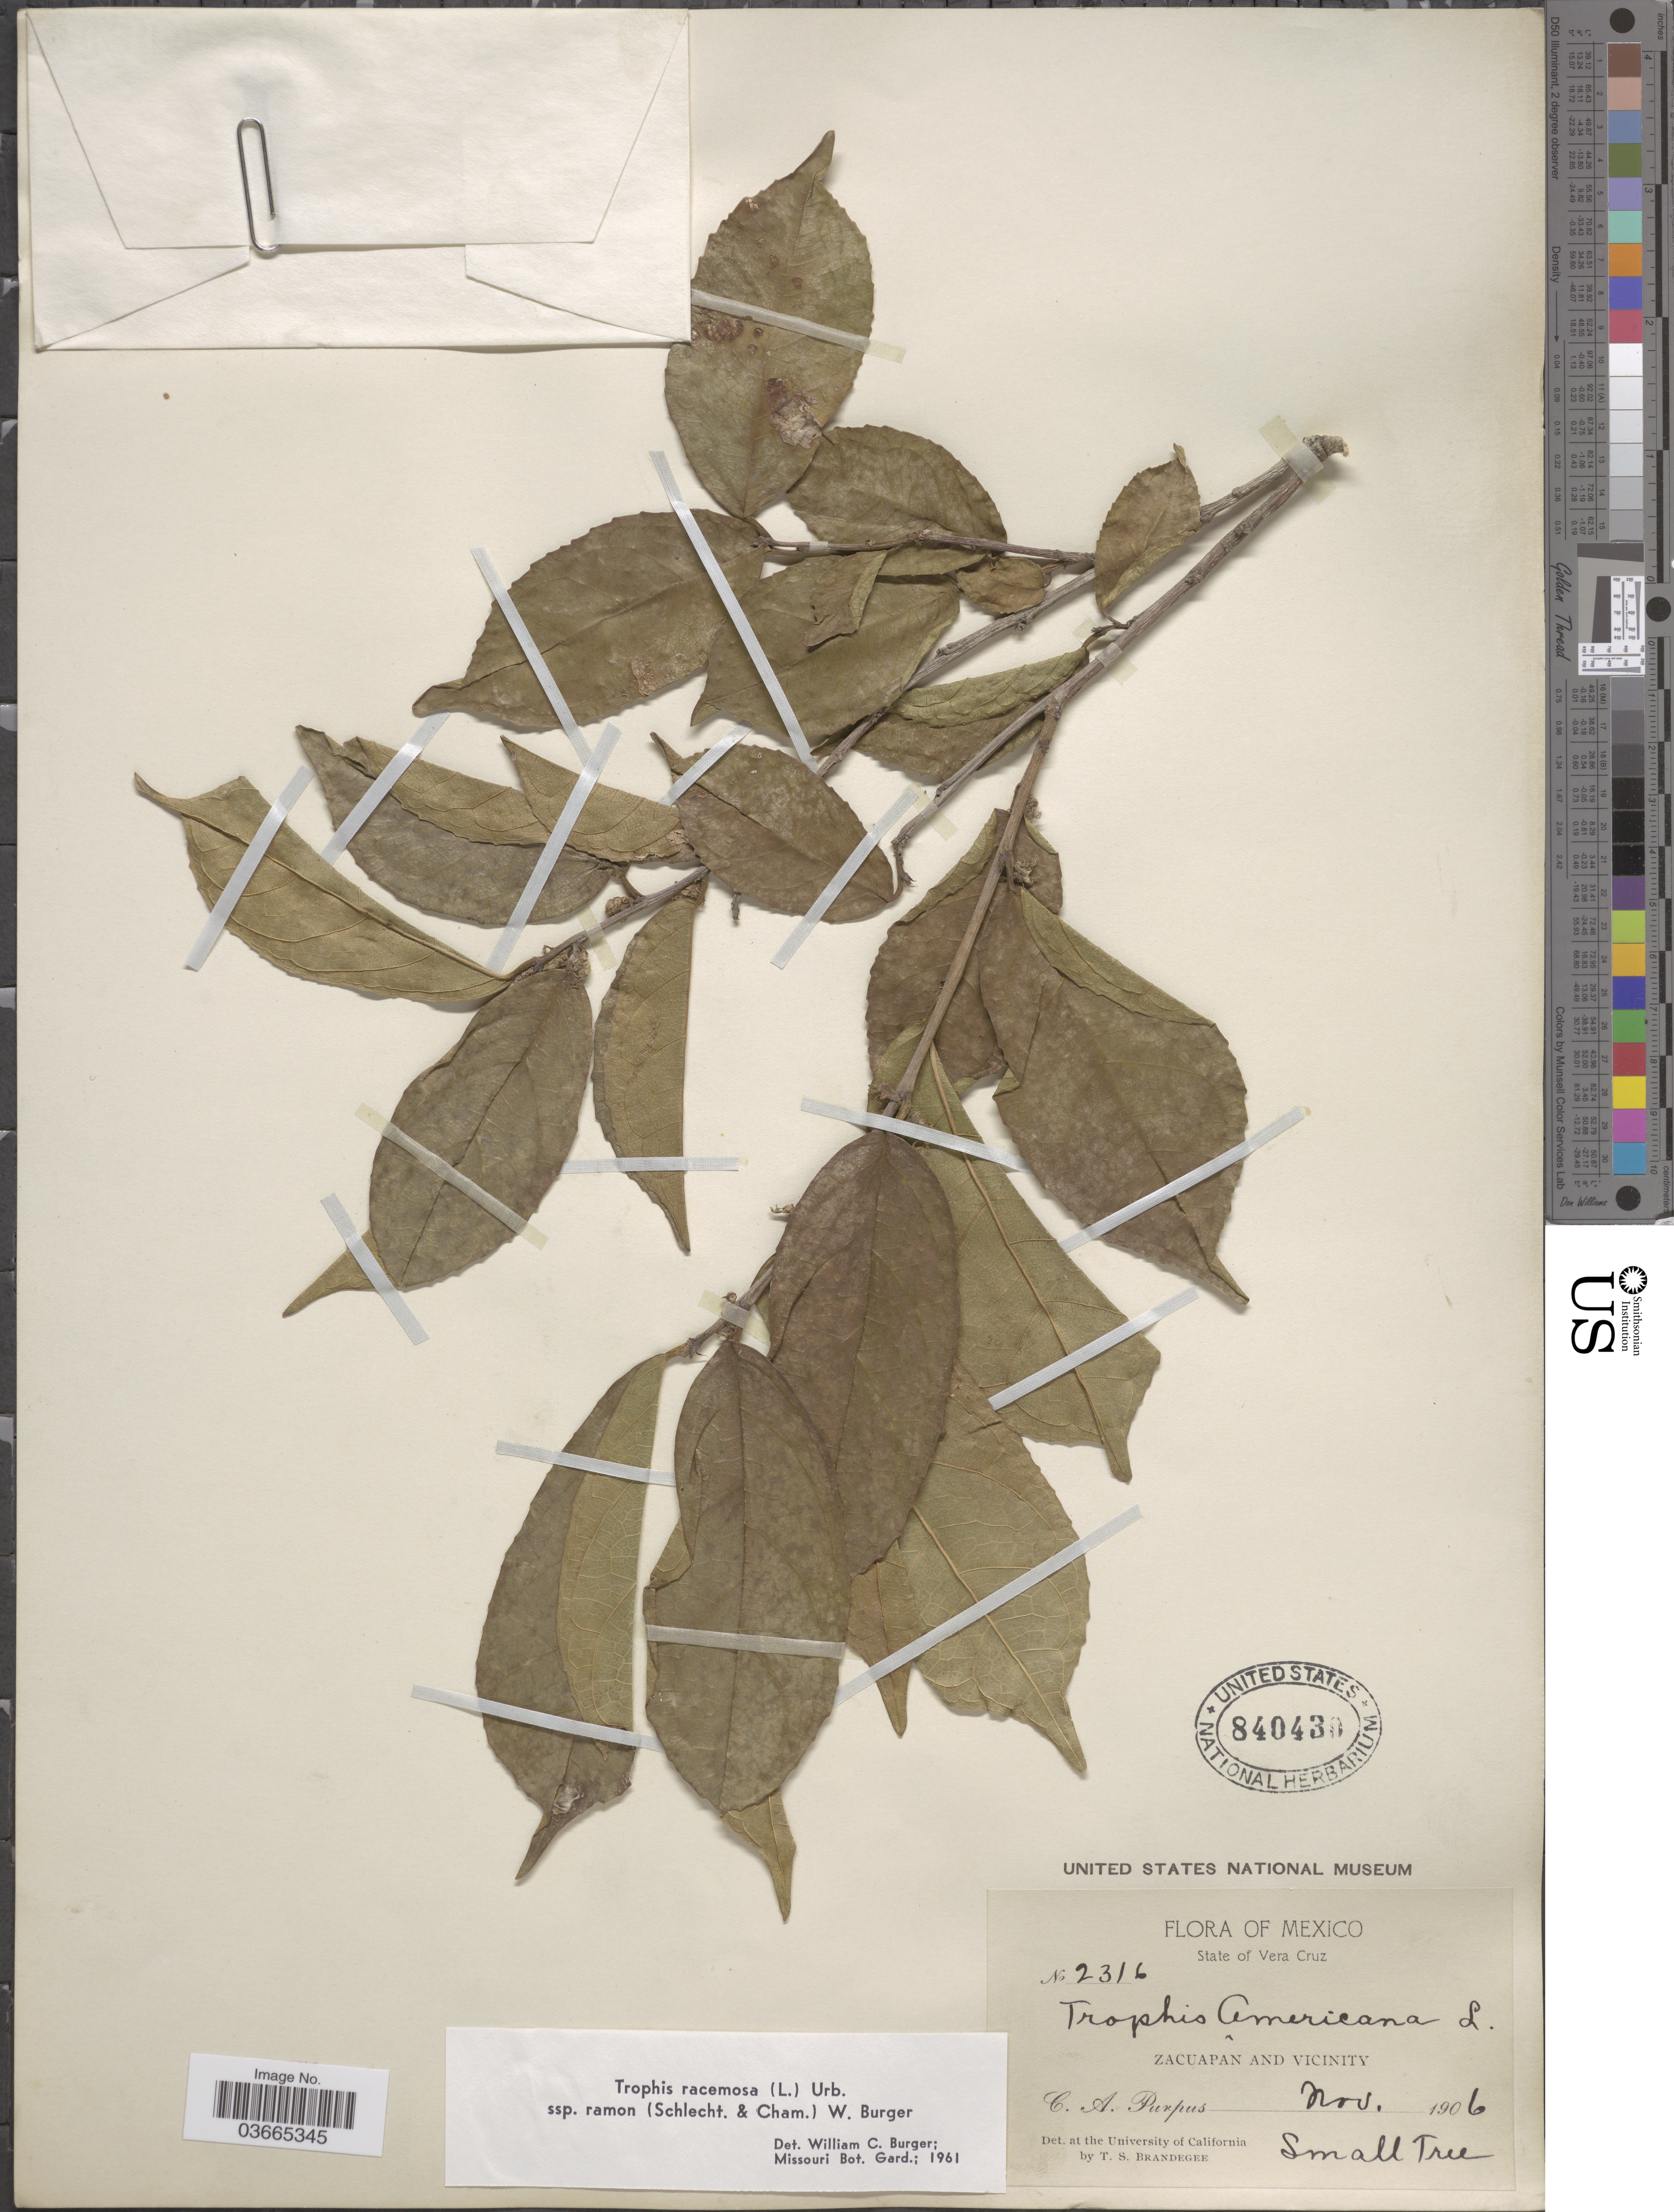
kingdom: Plantae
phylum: Tracheophyta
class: Magnoliopsida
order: Rosales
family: Moraceae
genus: Trophis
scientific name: Trophis racemosa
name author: (L.) Urb.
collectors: C. A. Purpus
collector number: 2316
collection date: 1906-11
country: Mexico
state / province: Veracruz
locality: State of Vera Cruz. Zacuapan and vicinity.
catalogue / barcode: US 840430